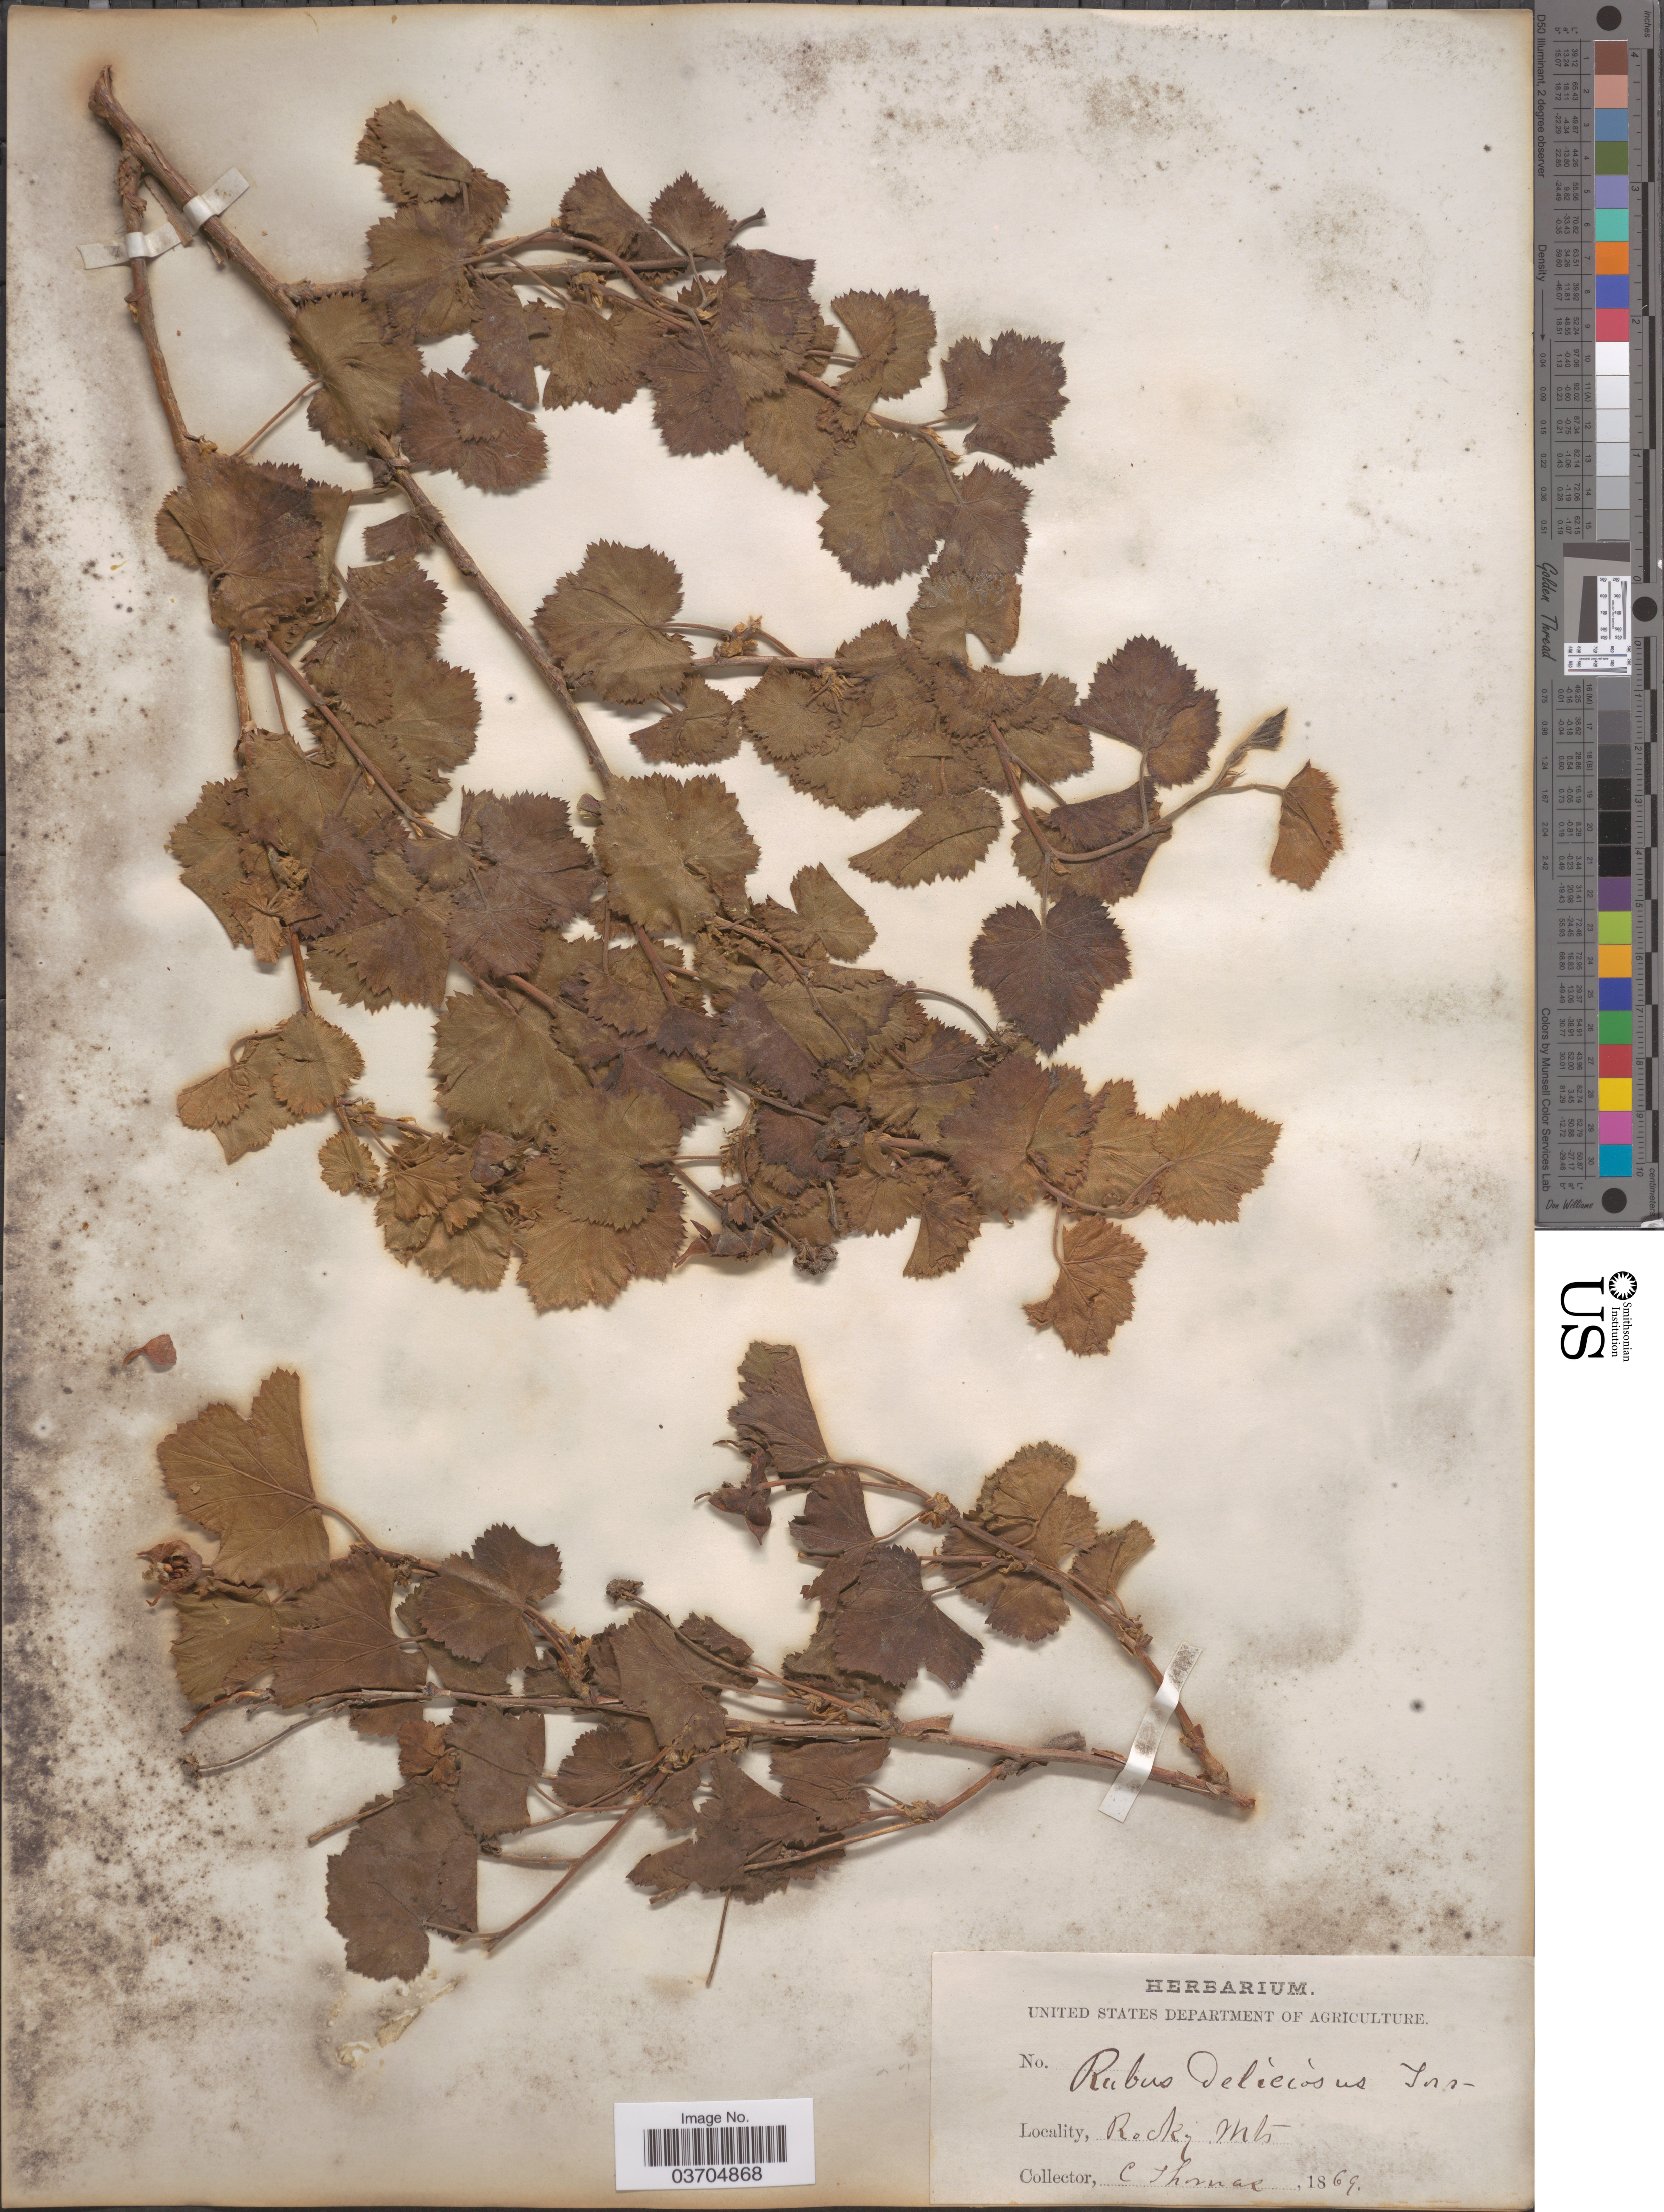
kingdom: Plantae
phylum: Tracheophyta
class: Magnoliopsida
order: Rosales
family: Rosaceae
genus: Rubus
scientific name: Rubus deliciosus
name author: Torr.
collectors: C. Thomas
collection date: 1869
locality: Rocky Mts.